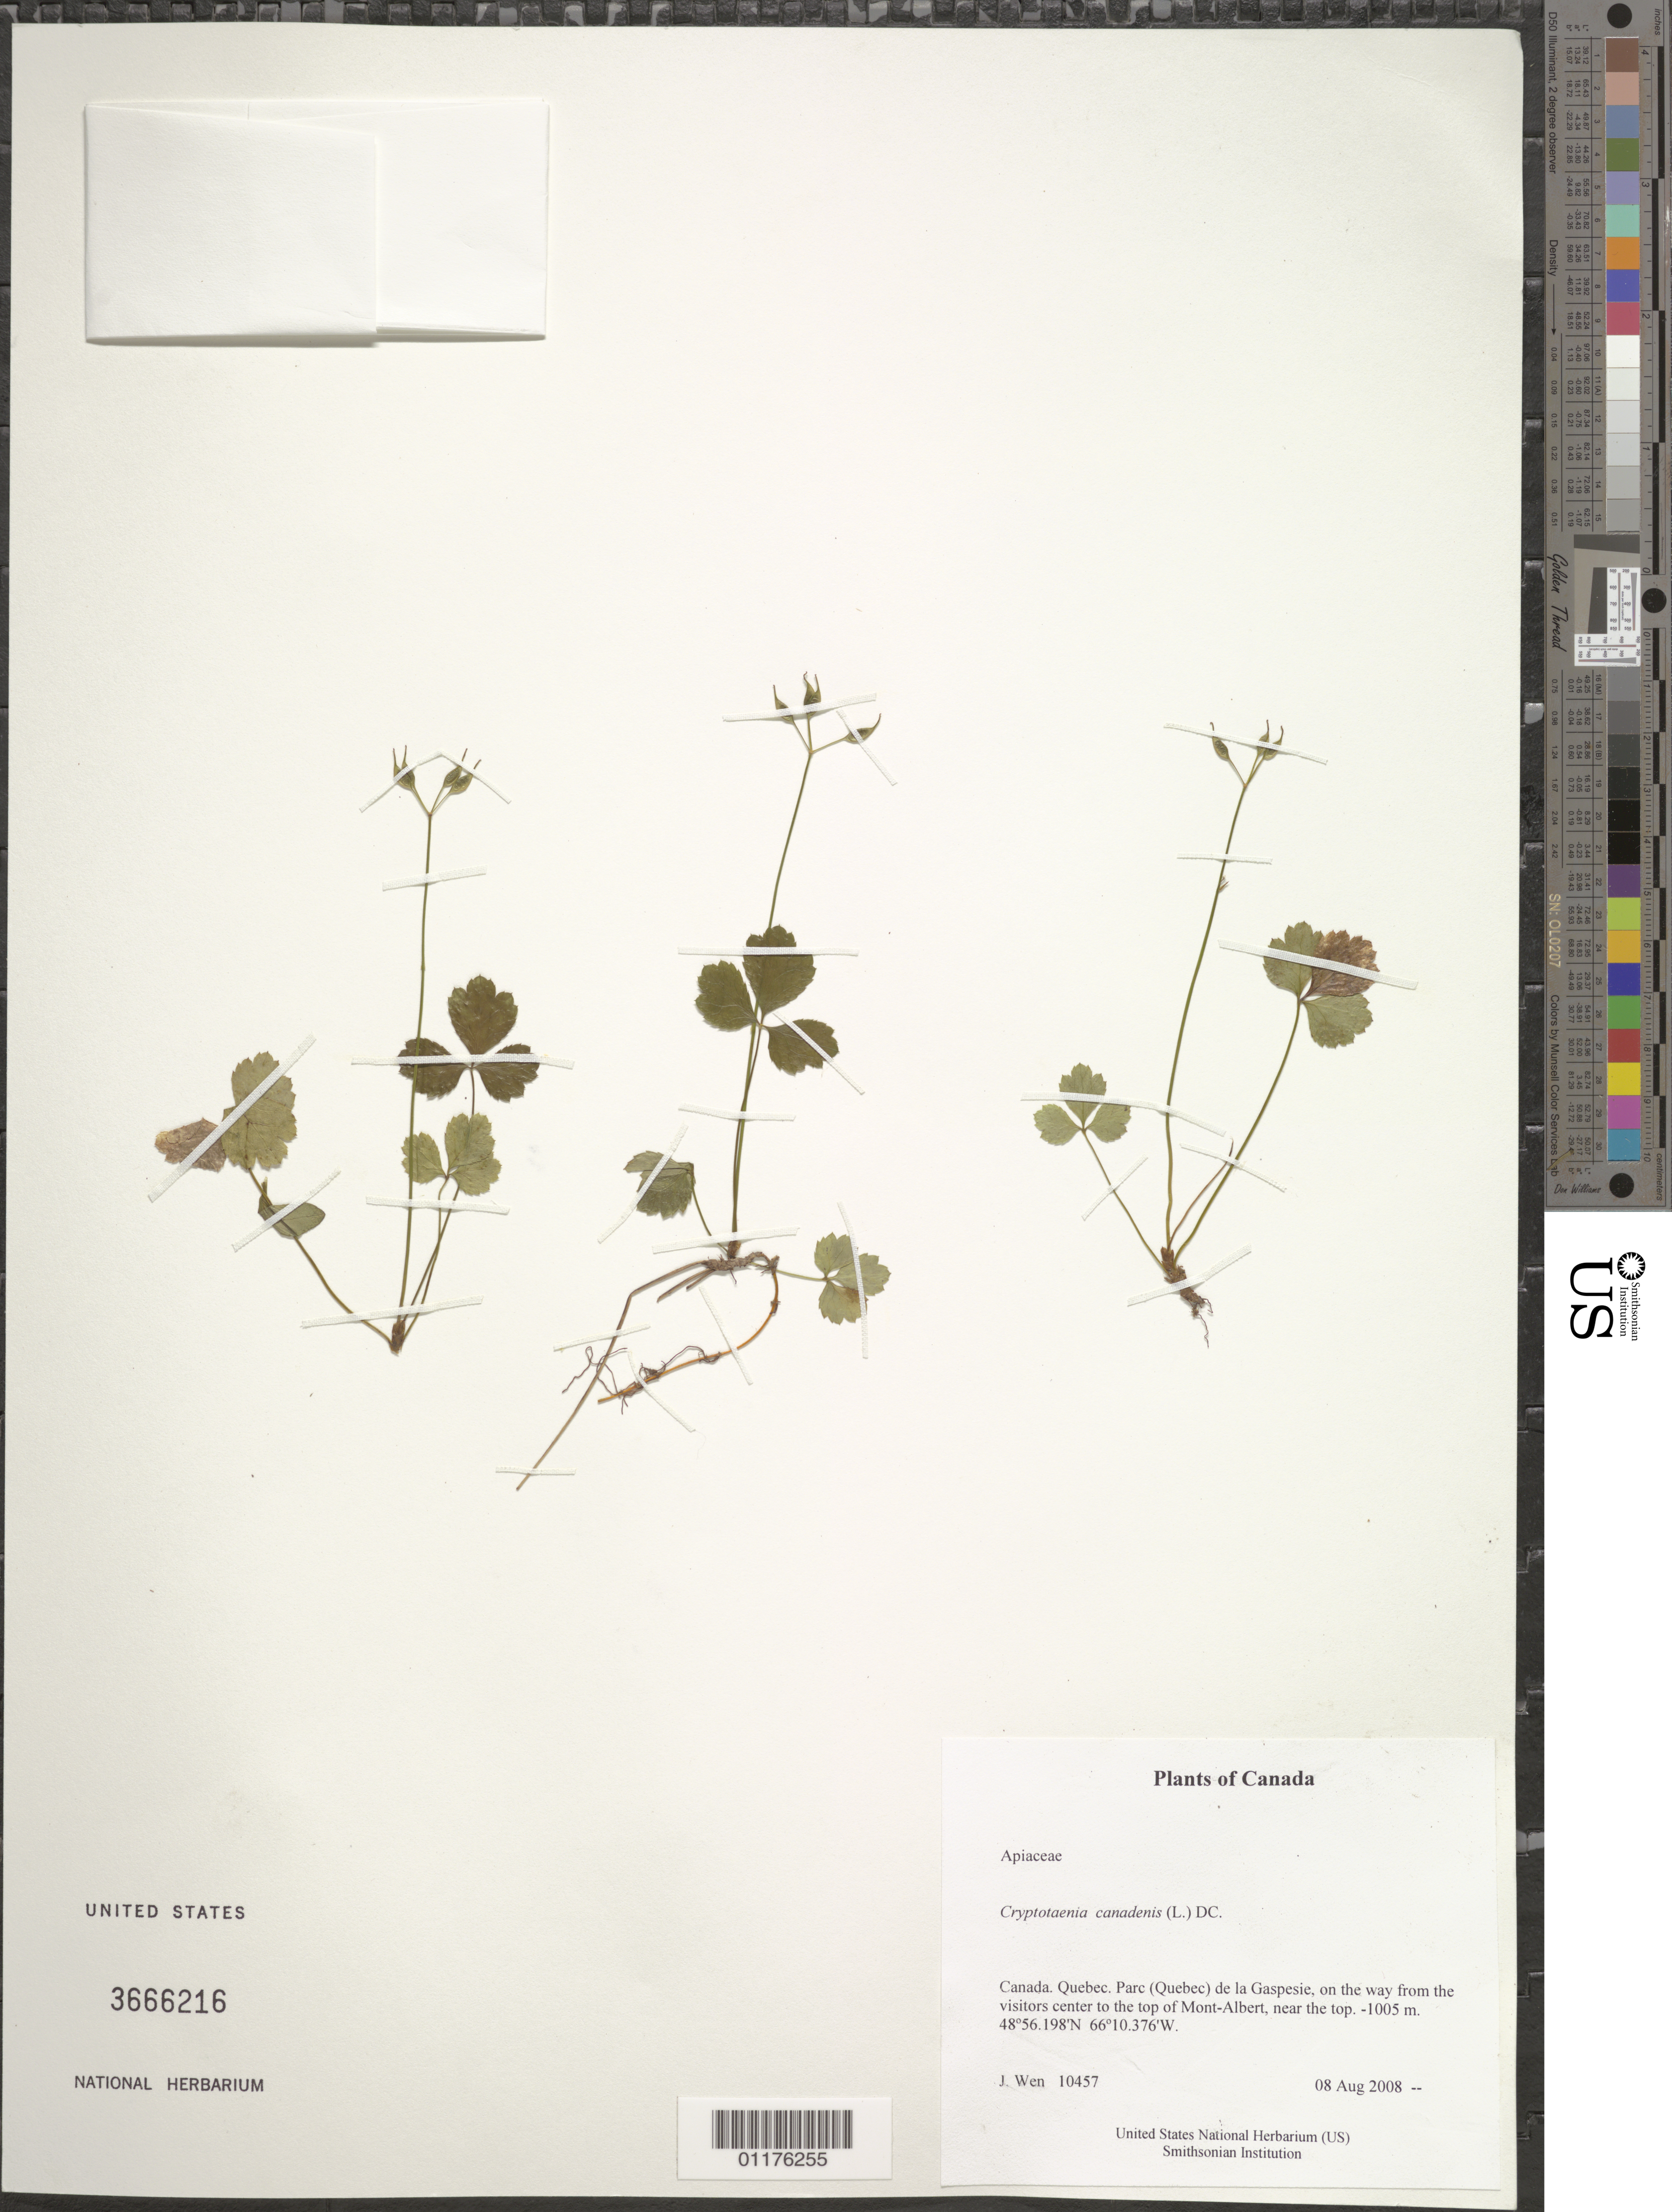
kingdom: Plantae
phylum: Tracheophyta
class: Magnoliopsida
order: Apiales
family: Apiaceae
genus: Cryptotaenia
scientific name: Cryptotaenia canadensis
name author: (L.) DC.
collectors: J. Wen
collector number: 10457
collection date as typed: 08 Aug 2008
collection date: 2008-08-08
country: Canada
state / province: Quebec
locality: Parc (Quebec) de la Gaspesie, on the way from the visitors center to the top of Mont-Albert, near the top.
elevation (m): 1005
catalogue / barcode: US 3666216